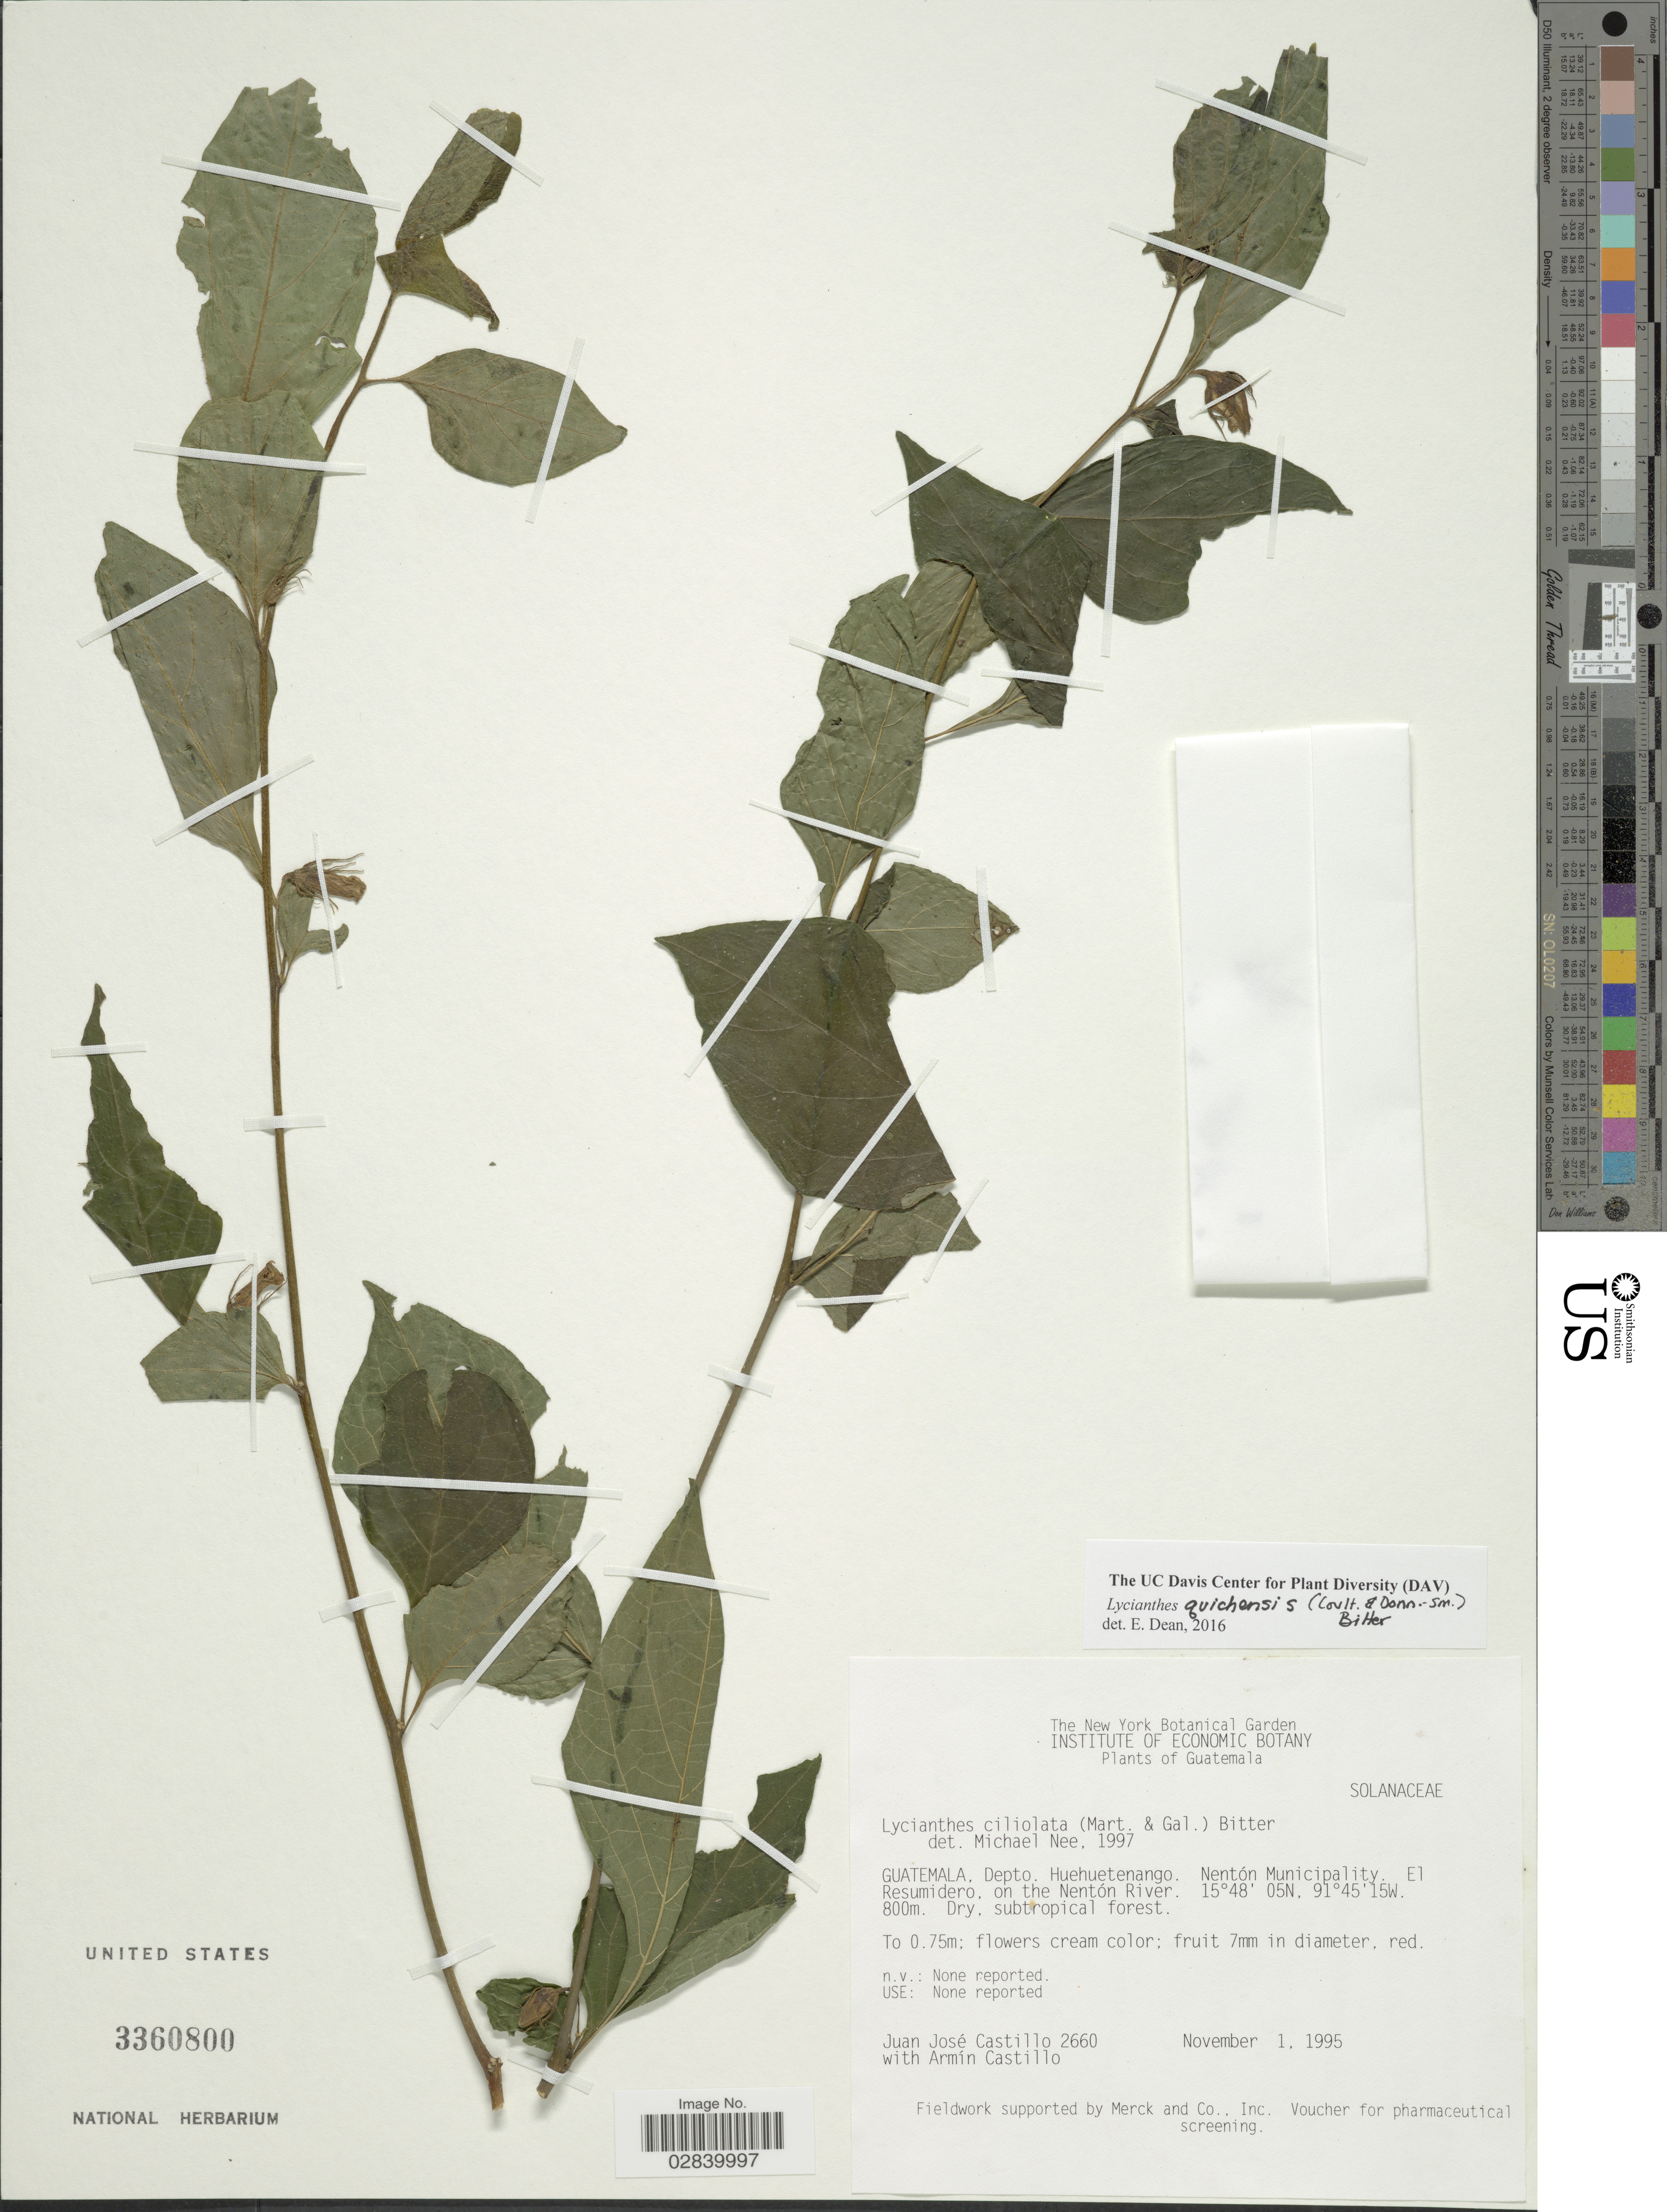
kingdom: Plantae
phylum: Tracheophyta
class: Magnoliopsida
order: Solanales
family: Solanaceae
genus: Lycianthes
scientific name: Lycianthes quichensis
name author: (J.M. Coult. & Donn. Sm.) Bitter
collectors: J. Castillo & A. Castillo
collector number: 2660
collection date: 1995-11-01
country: Guatemala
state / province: Huehuetenango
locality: Depto. Huehuetenango. Nentón Municipality. El Resumidero, on the Nentón River.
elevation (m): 800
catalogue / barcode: US 3360800